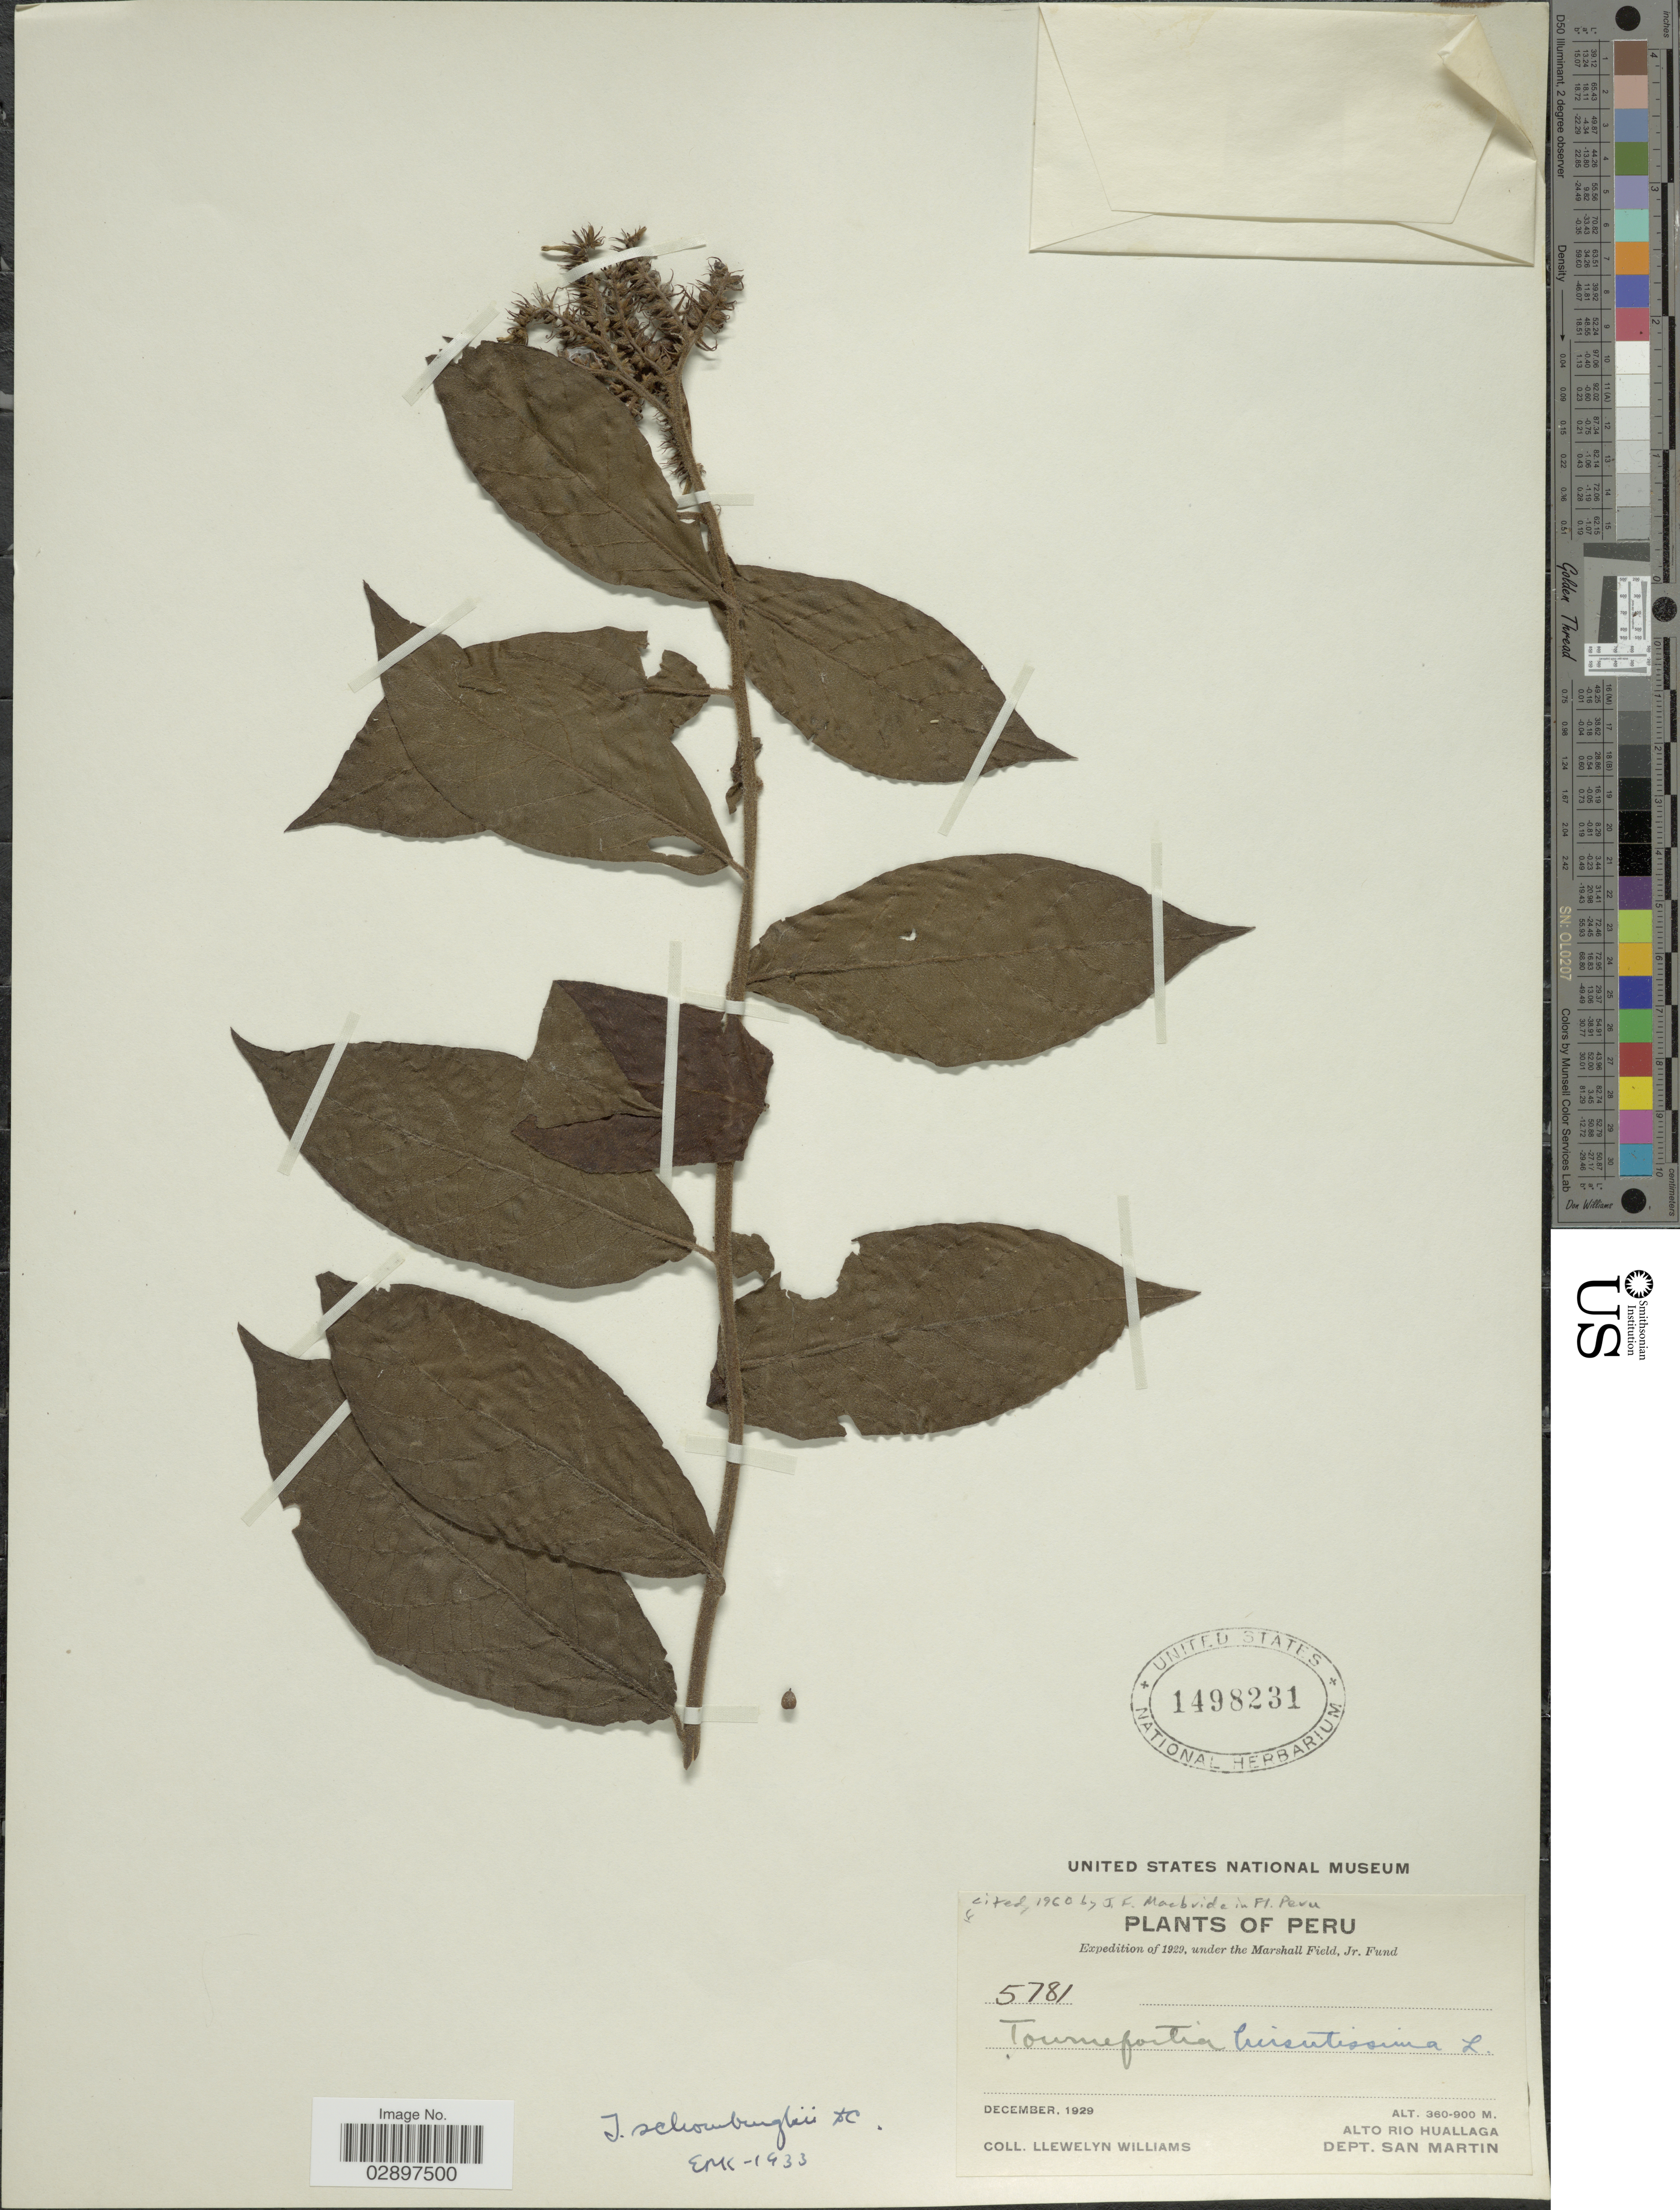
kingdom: Plantae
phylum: Tracheophyta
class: Magnoliopsida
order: Boraginales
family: Heliotropiaceae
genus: Tournefortia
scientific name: Tournefortia schomburgkii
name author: DC.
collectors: Ll. Williams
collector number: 5781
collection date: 1929-12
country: Peru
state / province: San Martín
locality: Alto Rio Huallaga. Dept. San Martin.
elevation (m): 360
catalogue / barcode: US 1498231